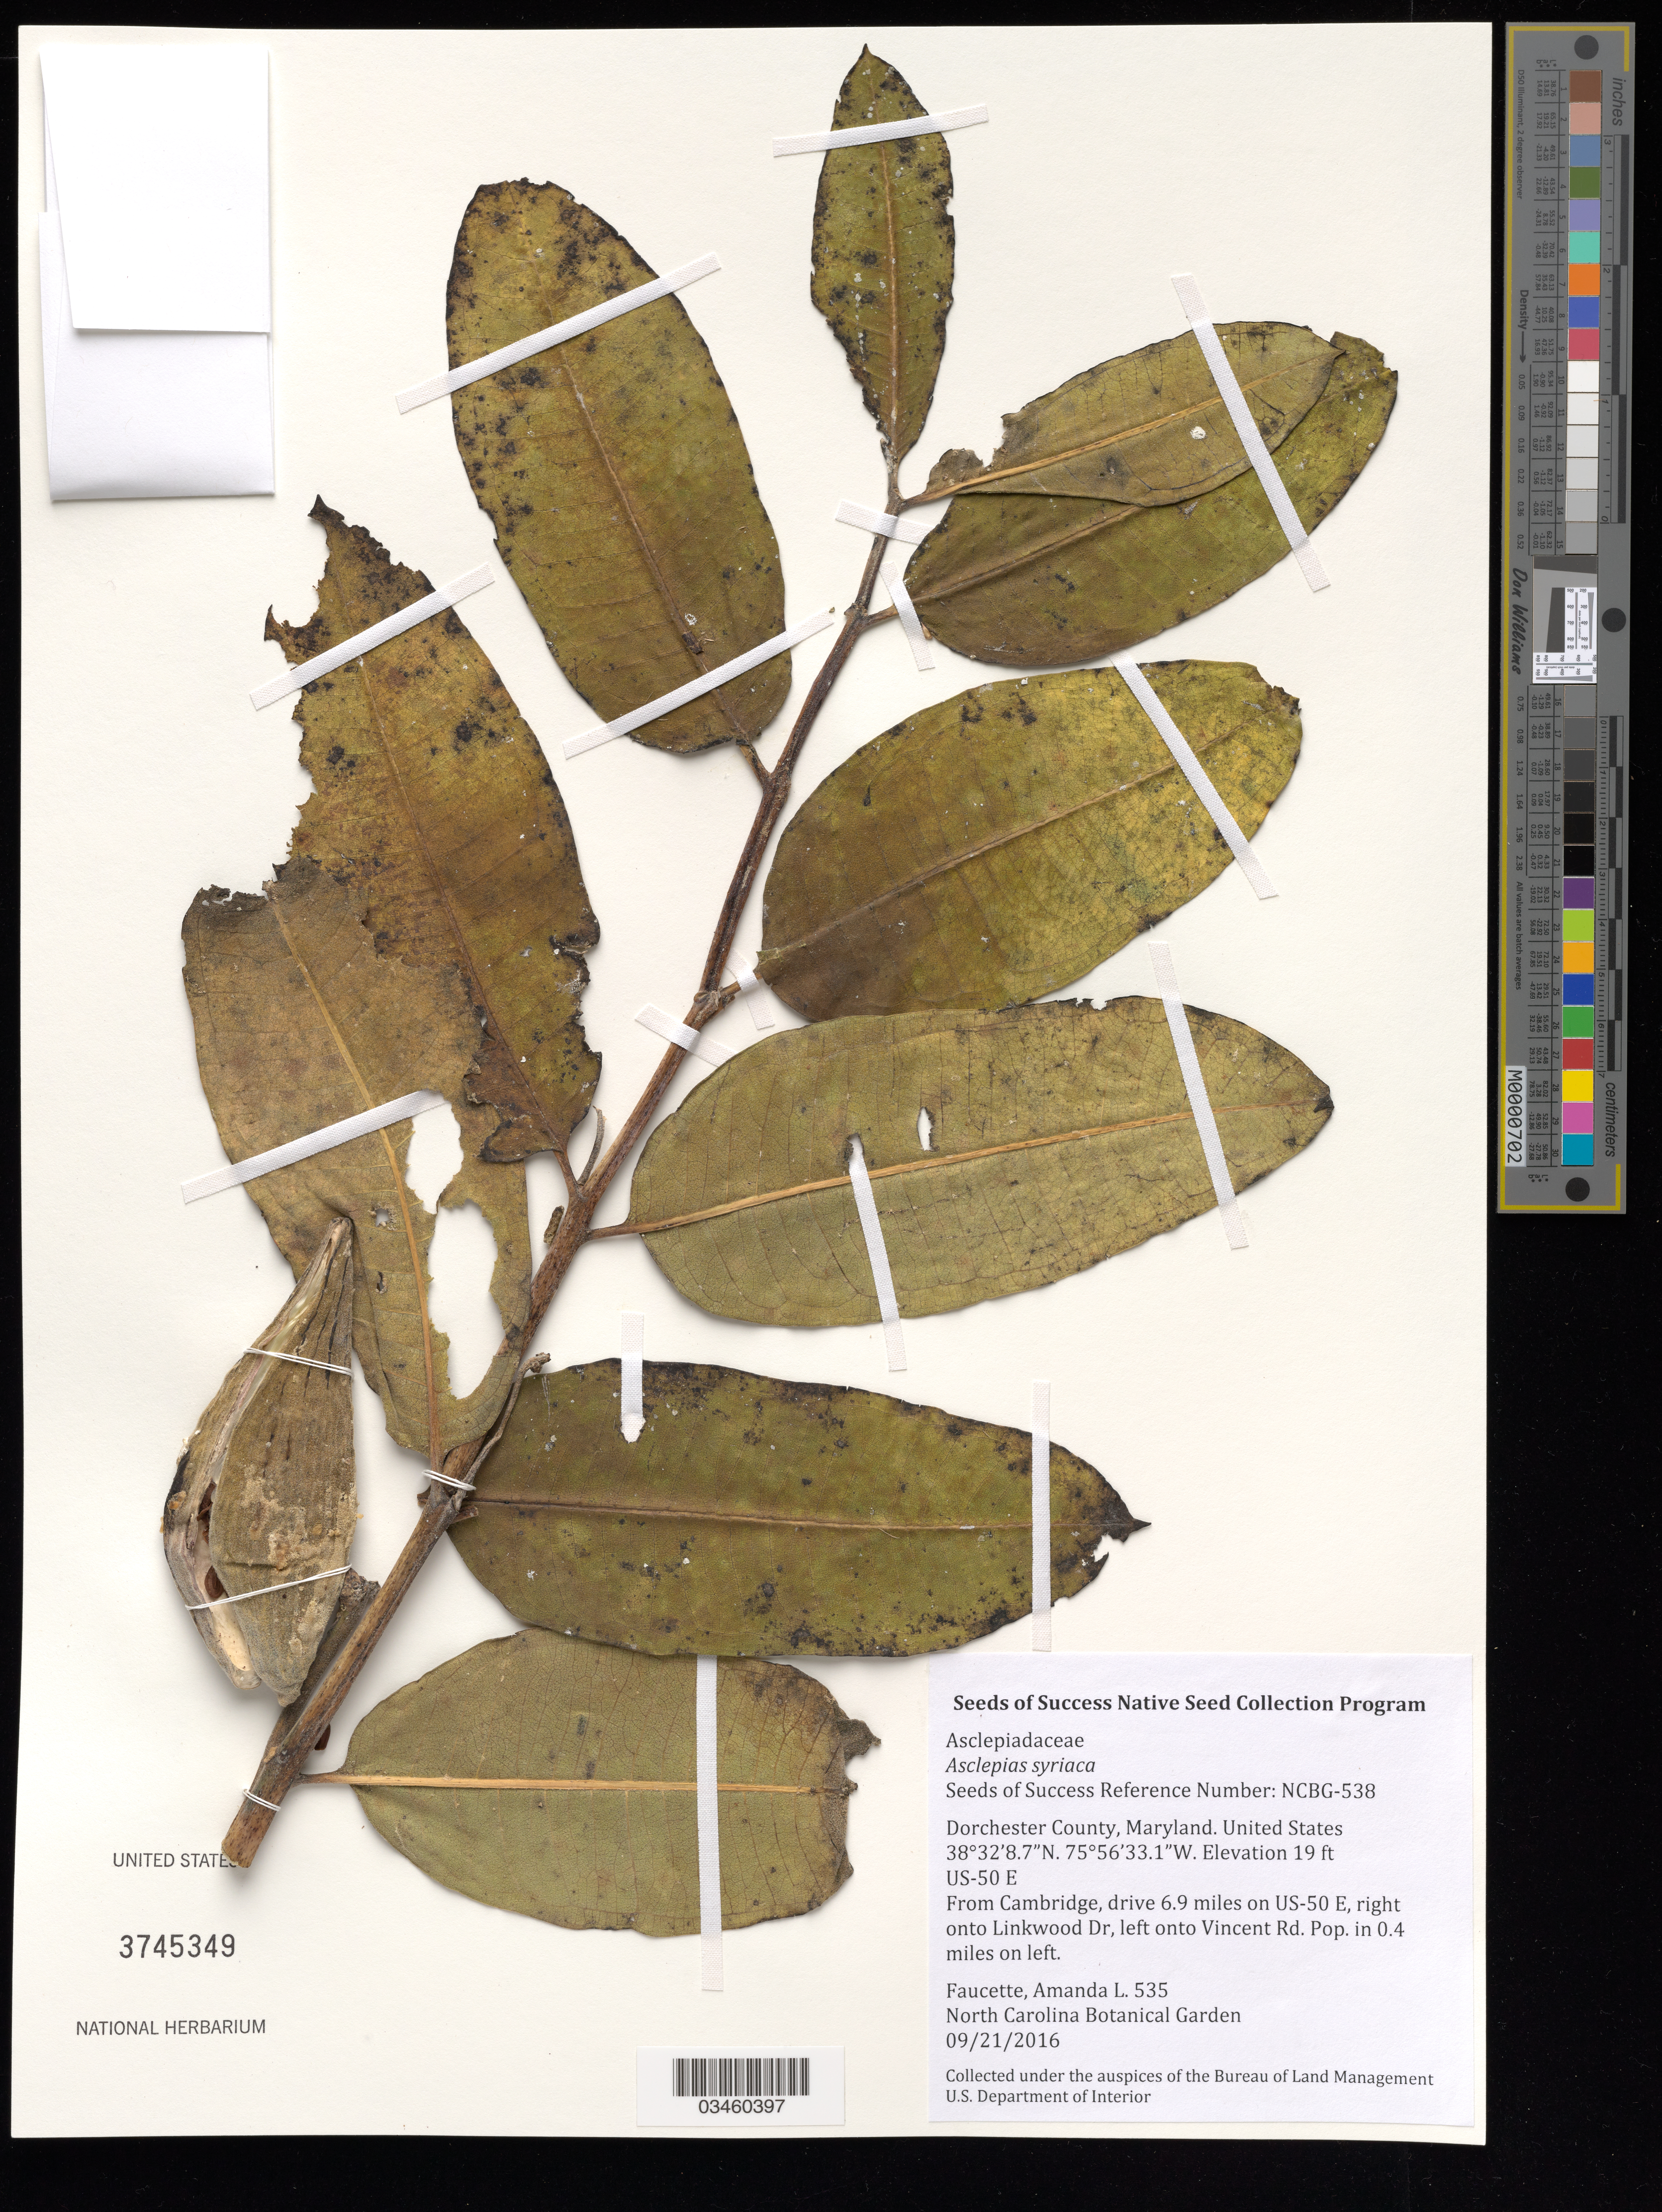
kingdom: Plantae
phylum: Tracheophyta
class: Magnoliopsida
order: Gentianales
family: Apocynaceae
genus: Asclepias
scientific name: Asclepias syriaca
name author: L.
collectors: A. Faucette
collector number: NCBG-538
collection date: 2016-09-21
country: United States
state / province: Maryland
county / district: Dorchester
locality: Ocean Hwy/US-50 E, Vincent Rd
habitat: Roadside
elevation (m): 6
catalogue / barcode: US 3745349